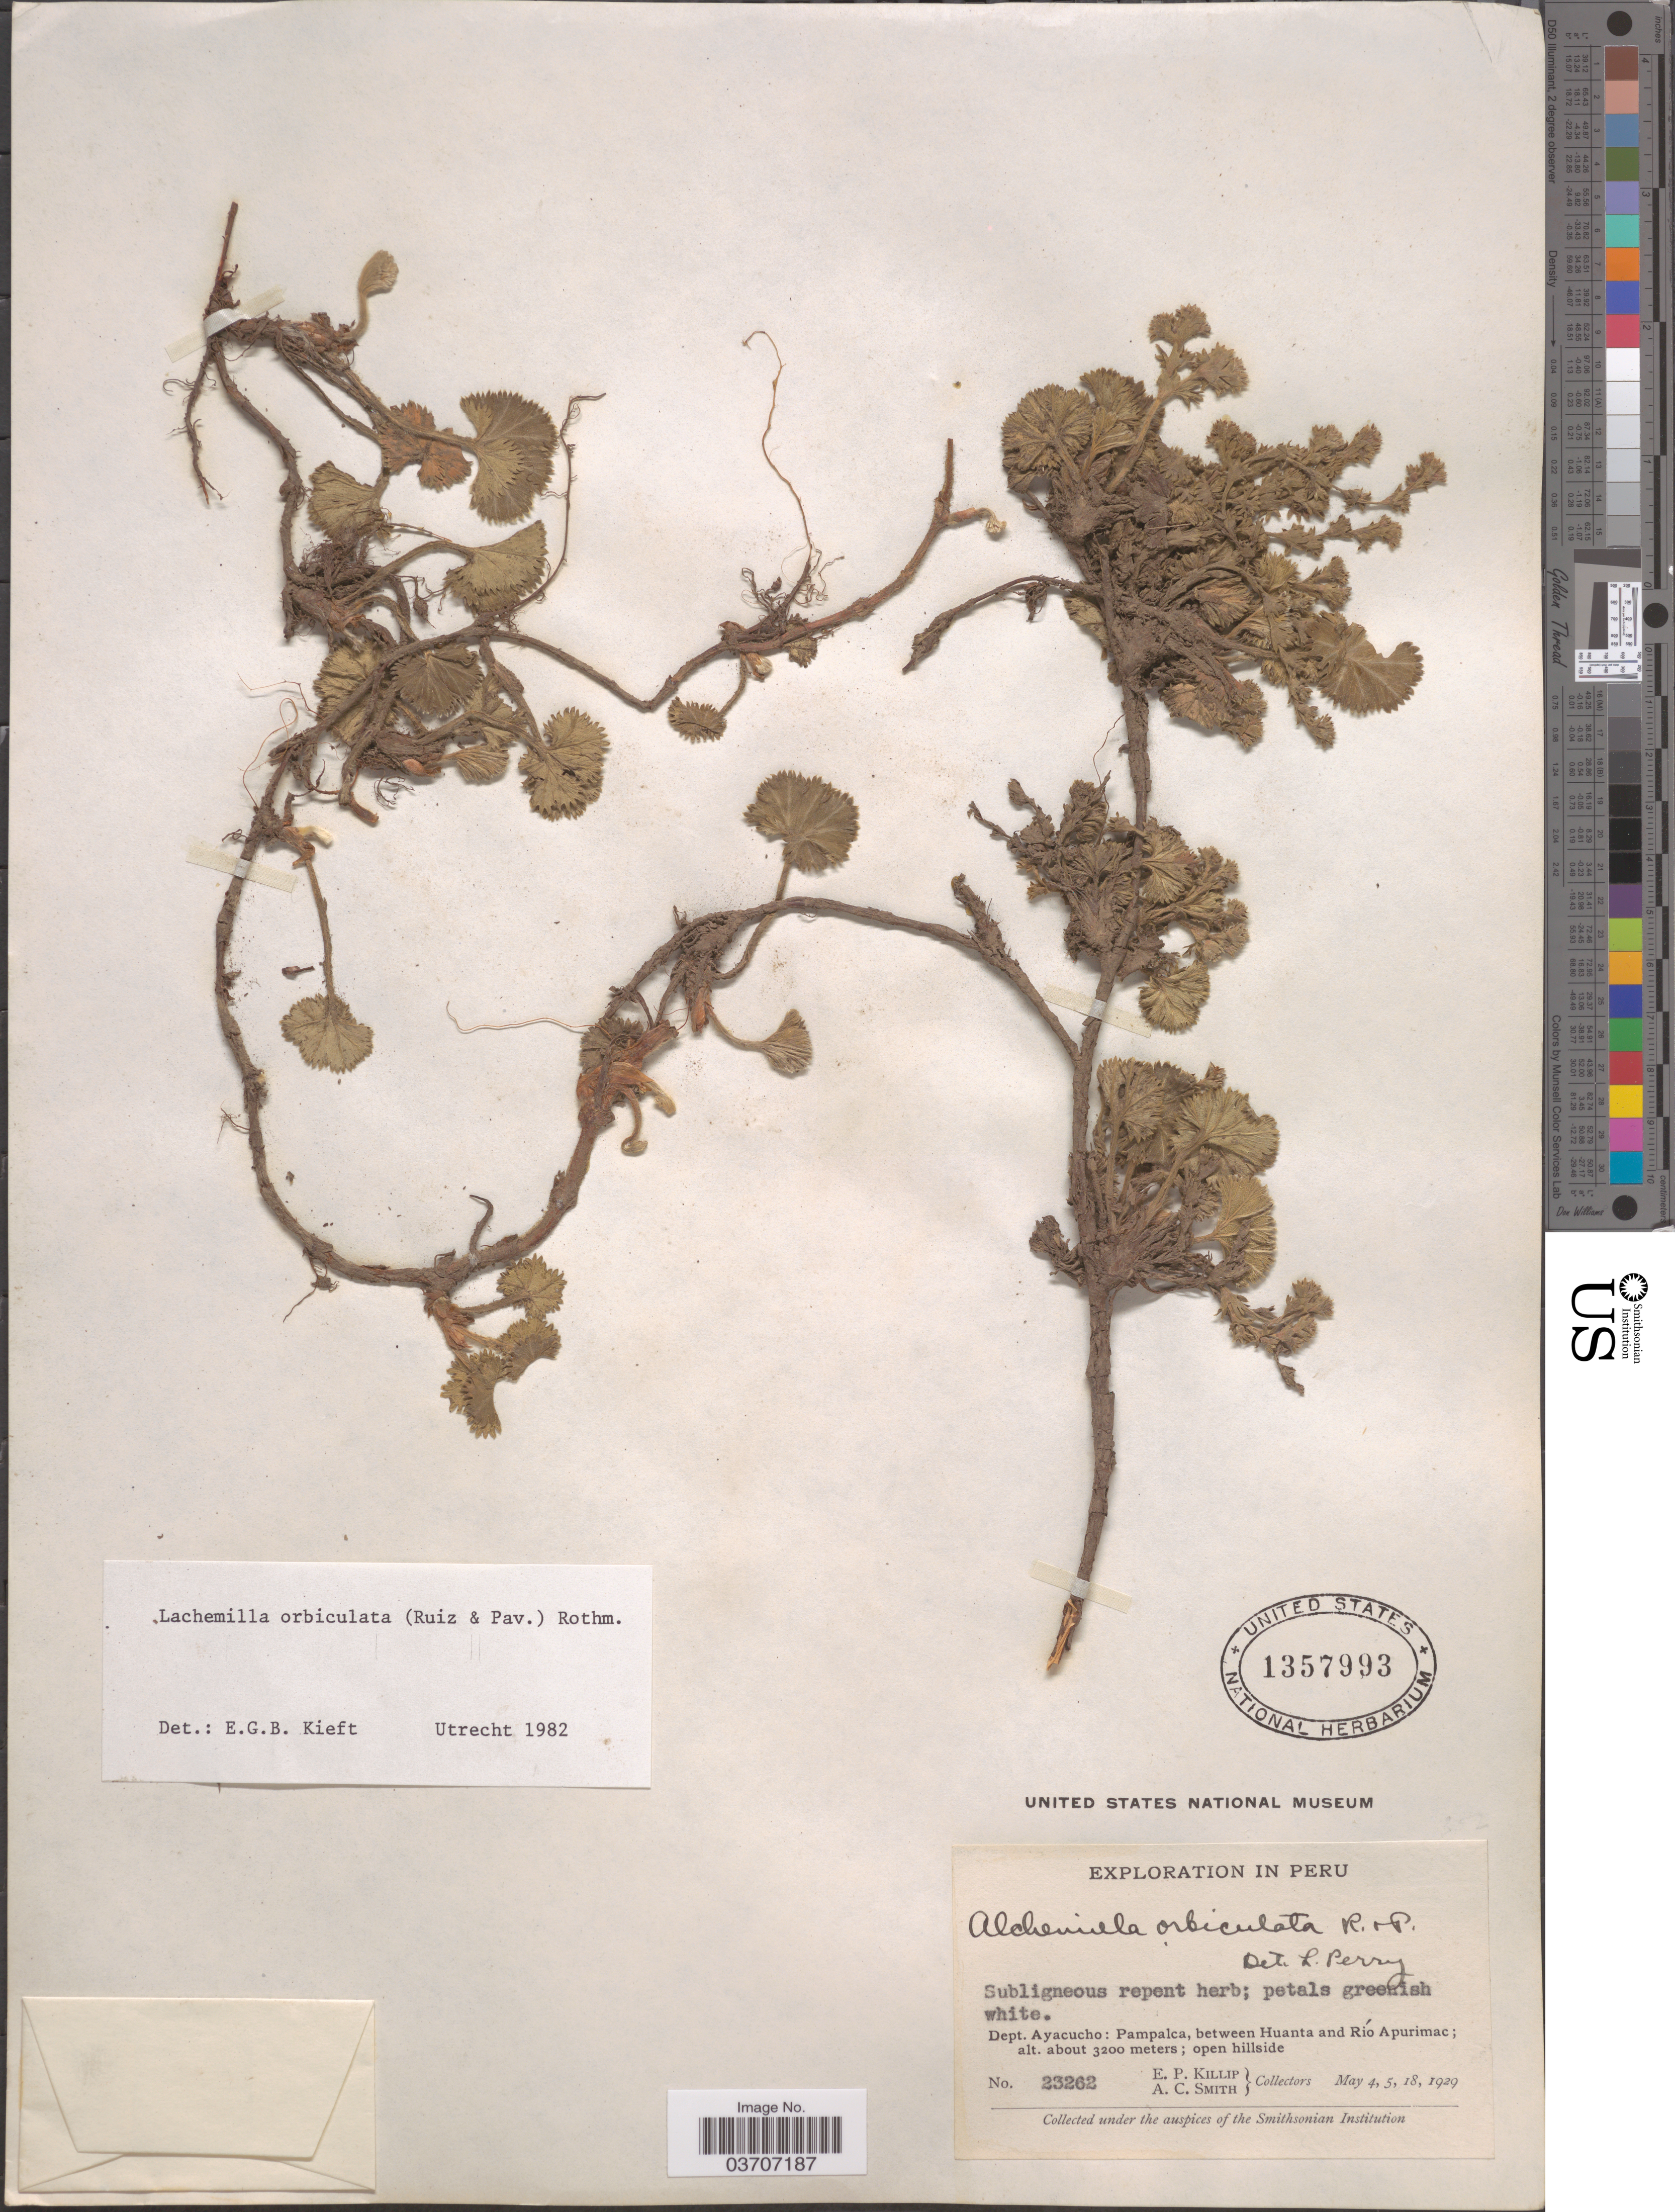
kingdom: Plantae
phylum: Tracheophyta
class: Magnoliopsida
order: Rosales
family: Rosaceae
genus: Lachemilla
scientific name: Lachemilla orbiculata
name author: (Ruiz & Pav.) Rydb.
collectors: E. P. Killip & A. C. Smith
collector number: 23262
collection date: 1929-05-04/1929-05-18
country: Peru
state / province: Ayacucho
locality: Dept. Ayacucho: Pampalca, between Huanta and Río Apurimac.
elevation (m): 3200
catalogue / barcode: US 1357993